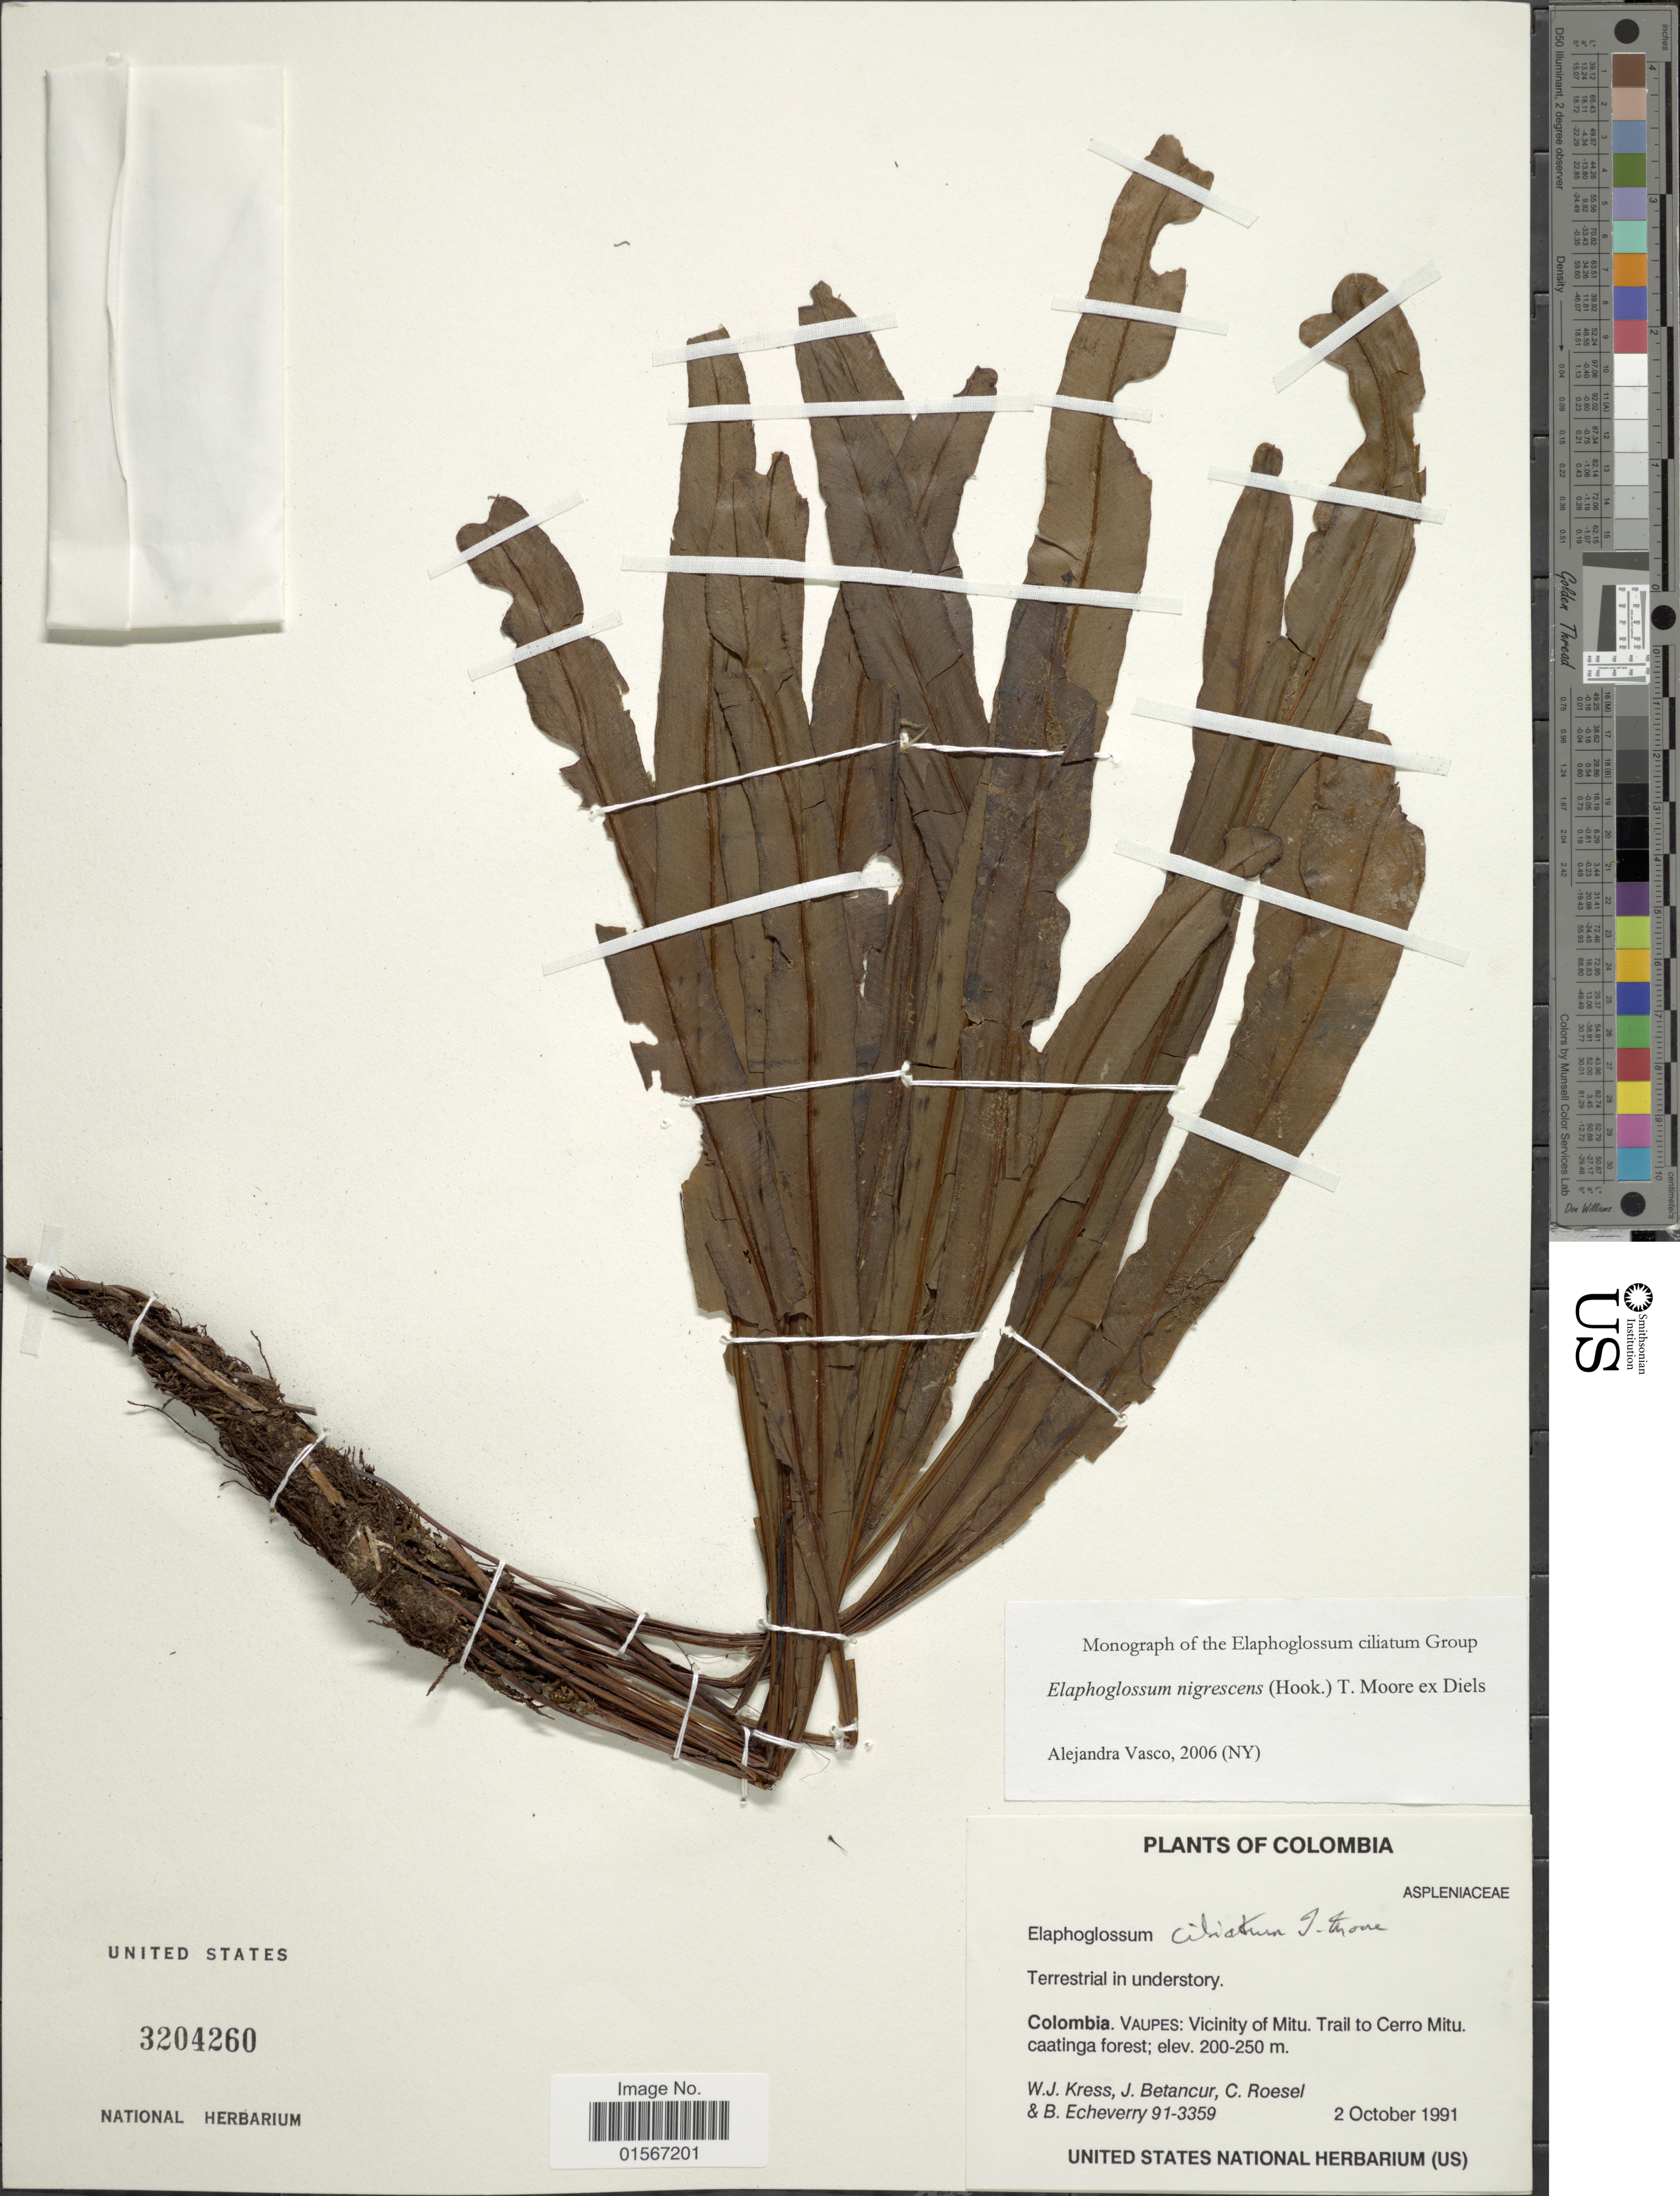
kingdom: Plantae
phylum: Tracheophyta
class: Polypodiopsida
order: Polypodiales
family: Dryopteridaceae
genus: Elaphoglossum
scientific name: Elaphoglossum nigrescens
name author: (Hook.) T. Moore ex Diels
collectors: W. J. Kress, J. Betancur, C. S. Roesel & B. Echeverry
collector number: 91-3359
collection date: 1991-10-02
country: Colombia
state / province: Vaupés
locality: Colombia, Vaupes: Vicinity of Mitu, trail to Cerro Mitu caatinga forest.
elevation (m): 200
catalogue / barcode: US 3204260